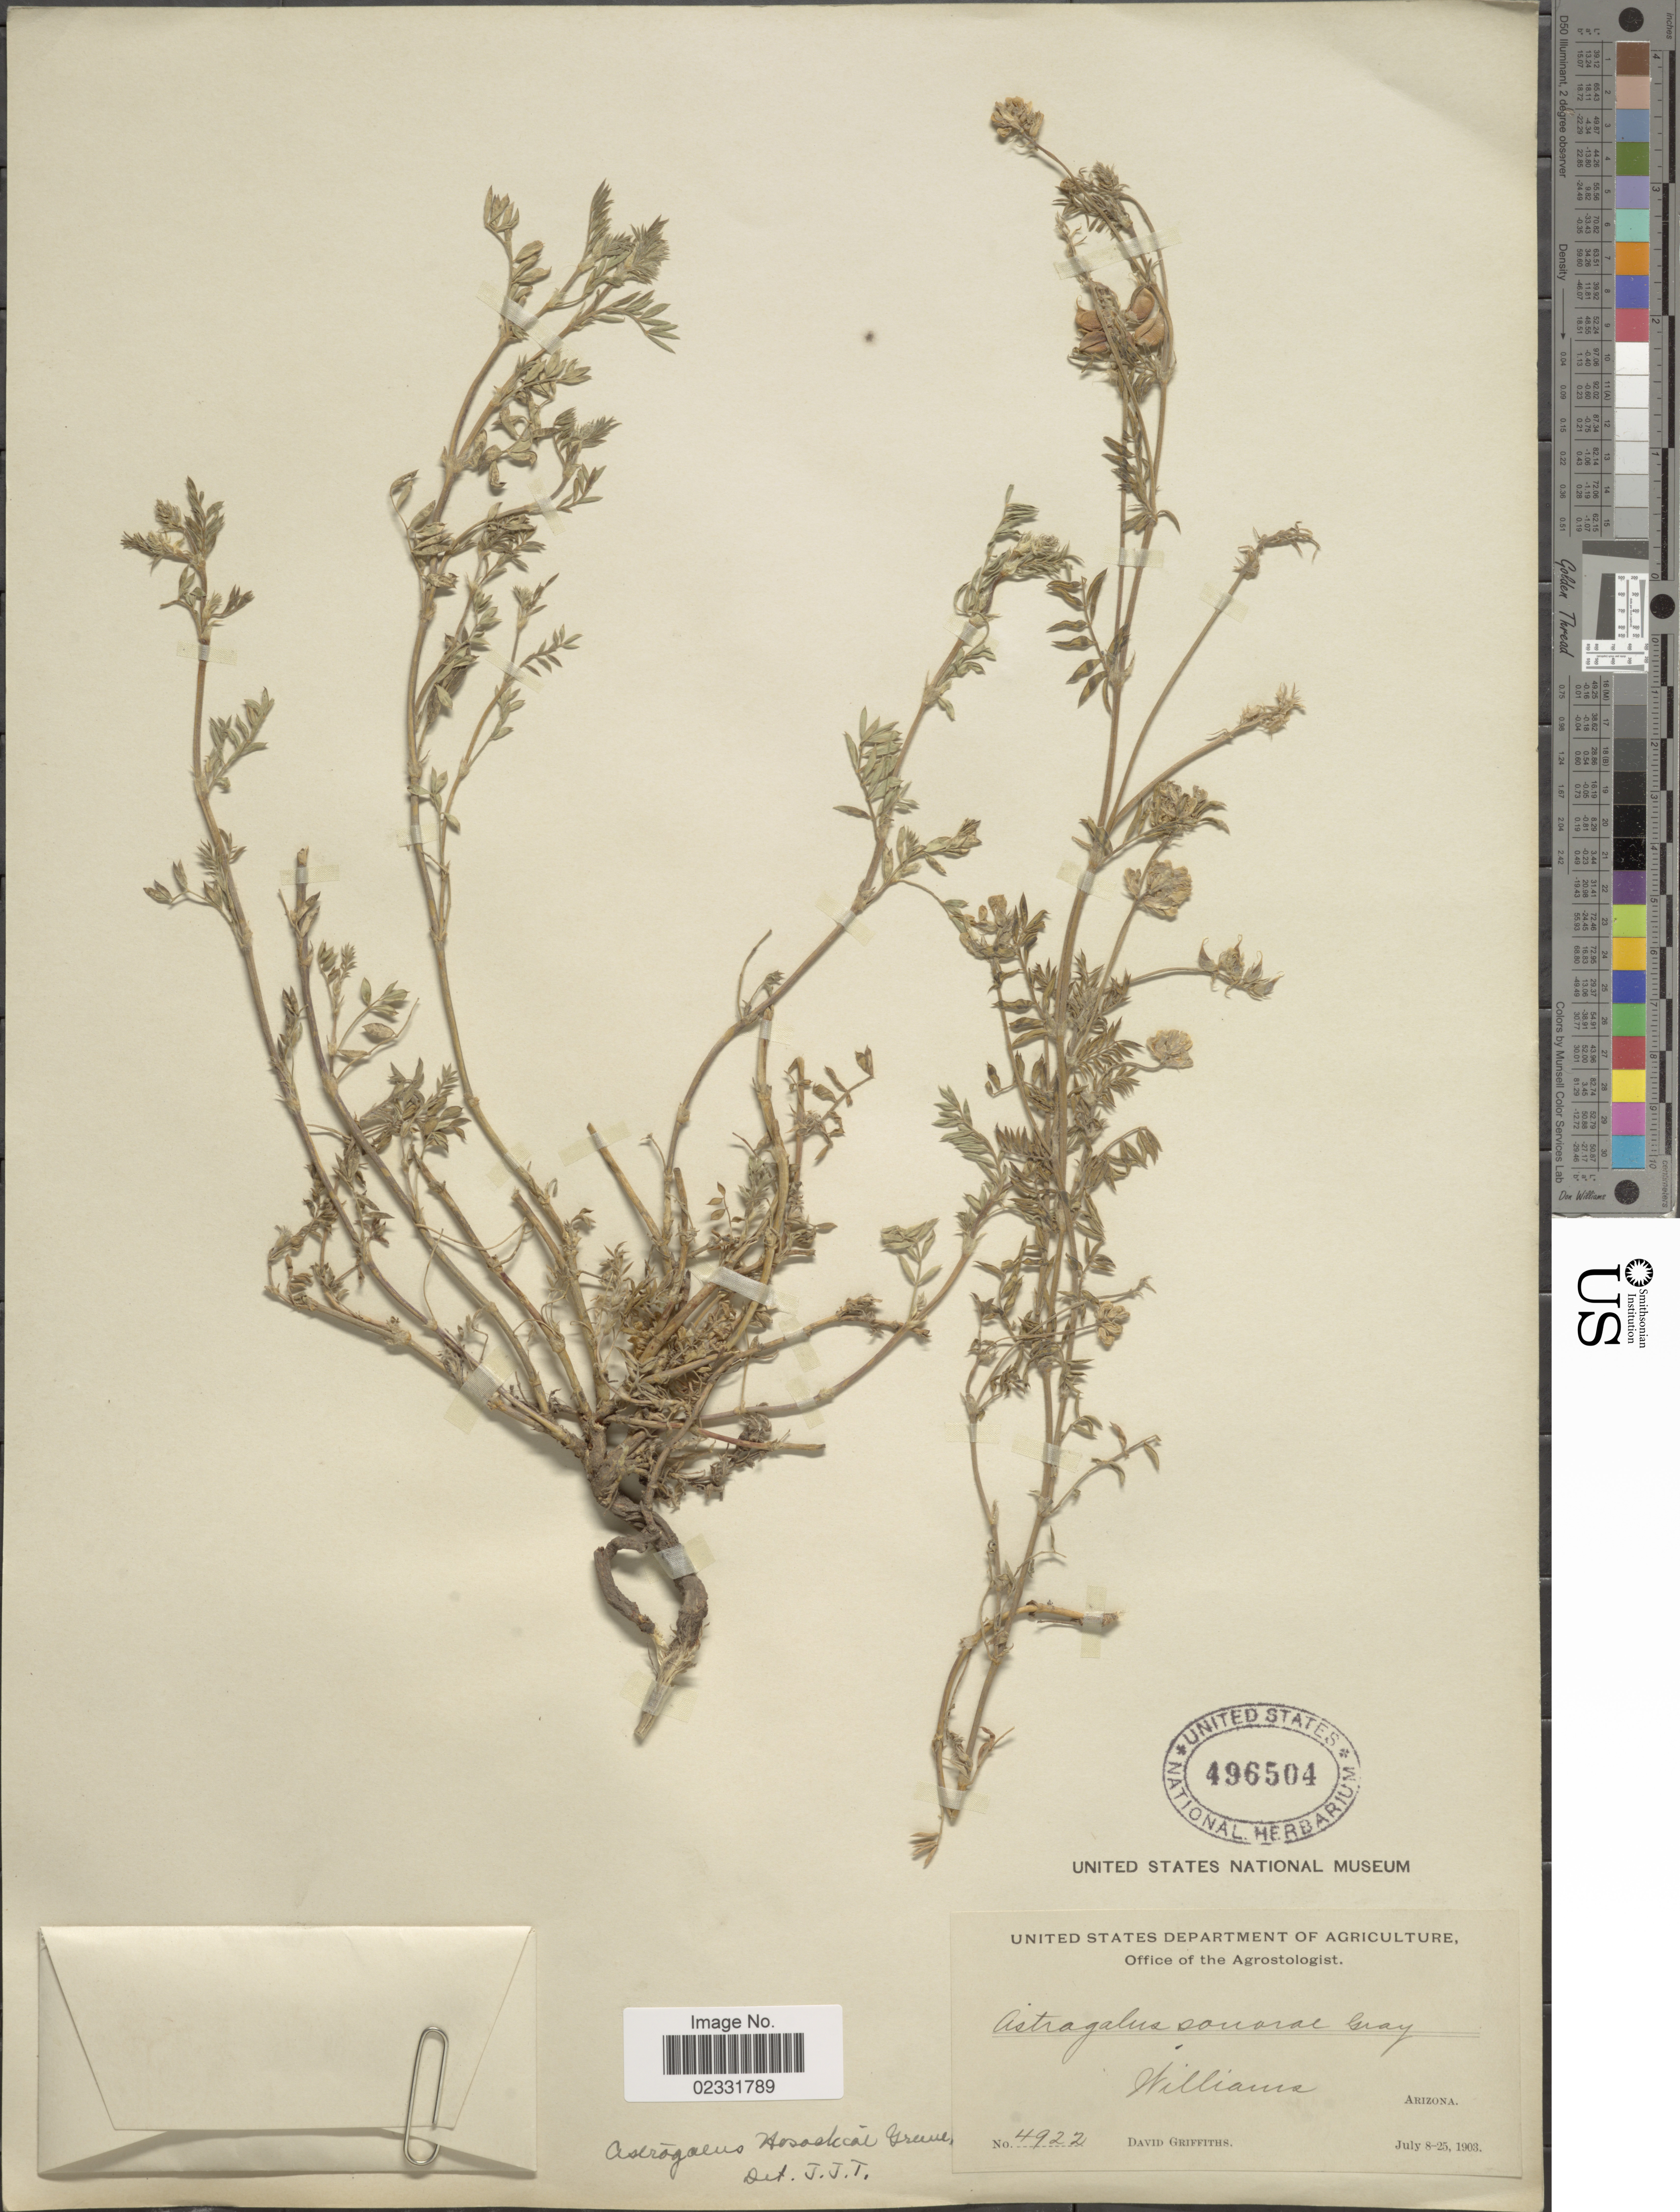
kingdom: Plantae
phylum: Tracheophyta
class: Magnoliopsida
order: Fabales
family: Fabaceae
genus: Astragalus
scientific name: Astragalus hosackiae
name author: Greene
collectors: D. Griffiths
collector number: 4922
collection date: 1903-07-08/1903-07-25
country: United States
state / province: Arizona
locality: Williams.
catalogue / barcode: US 496504